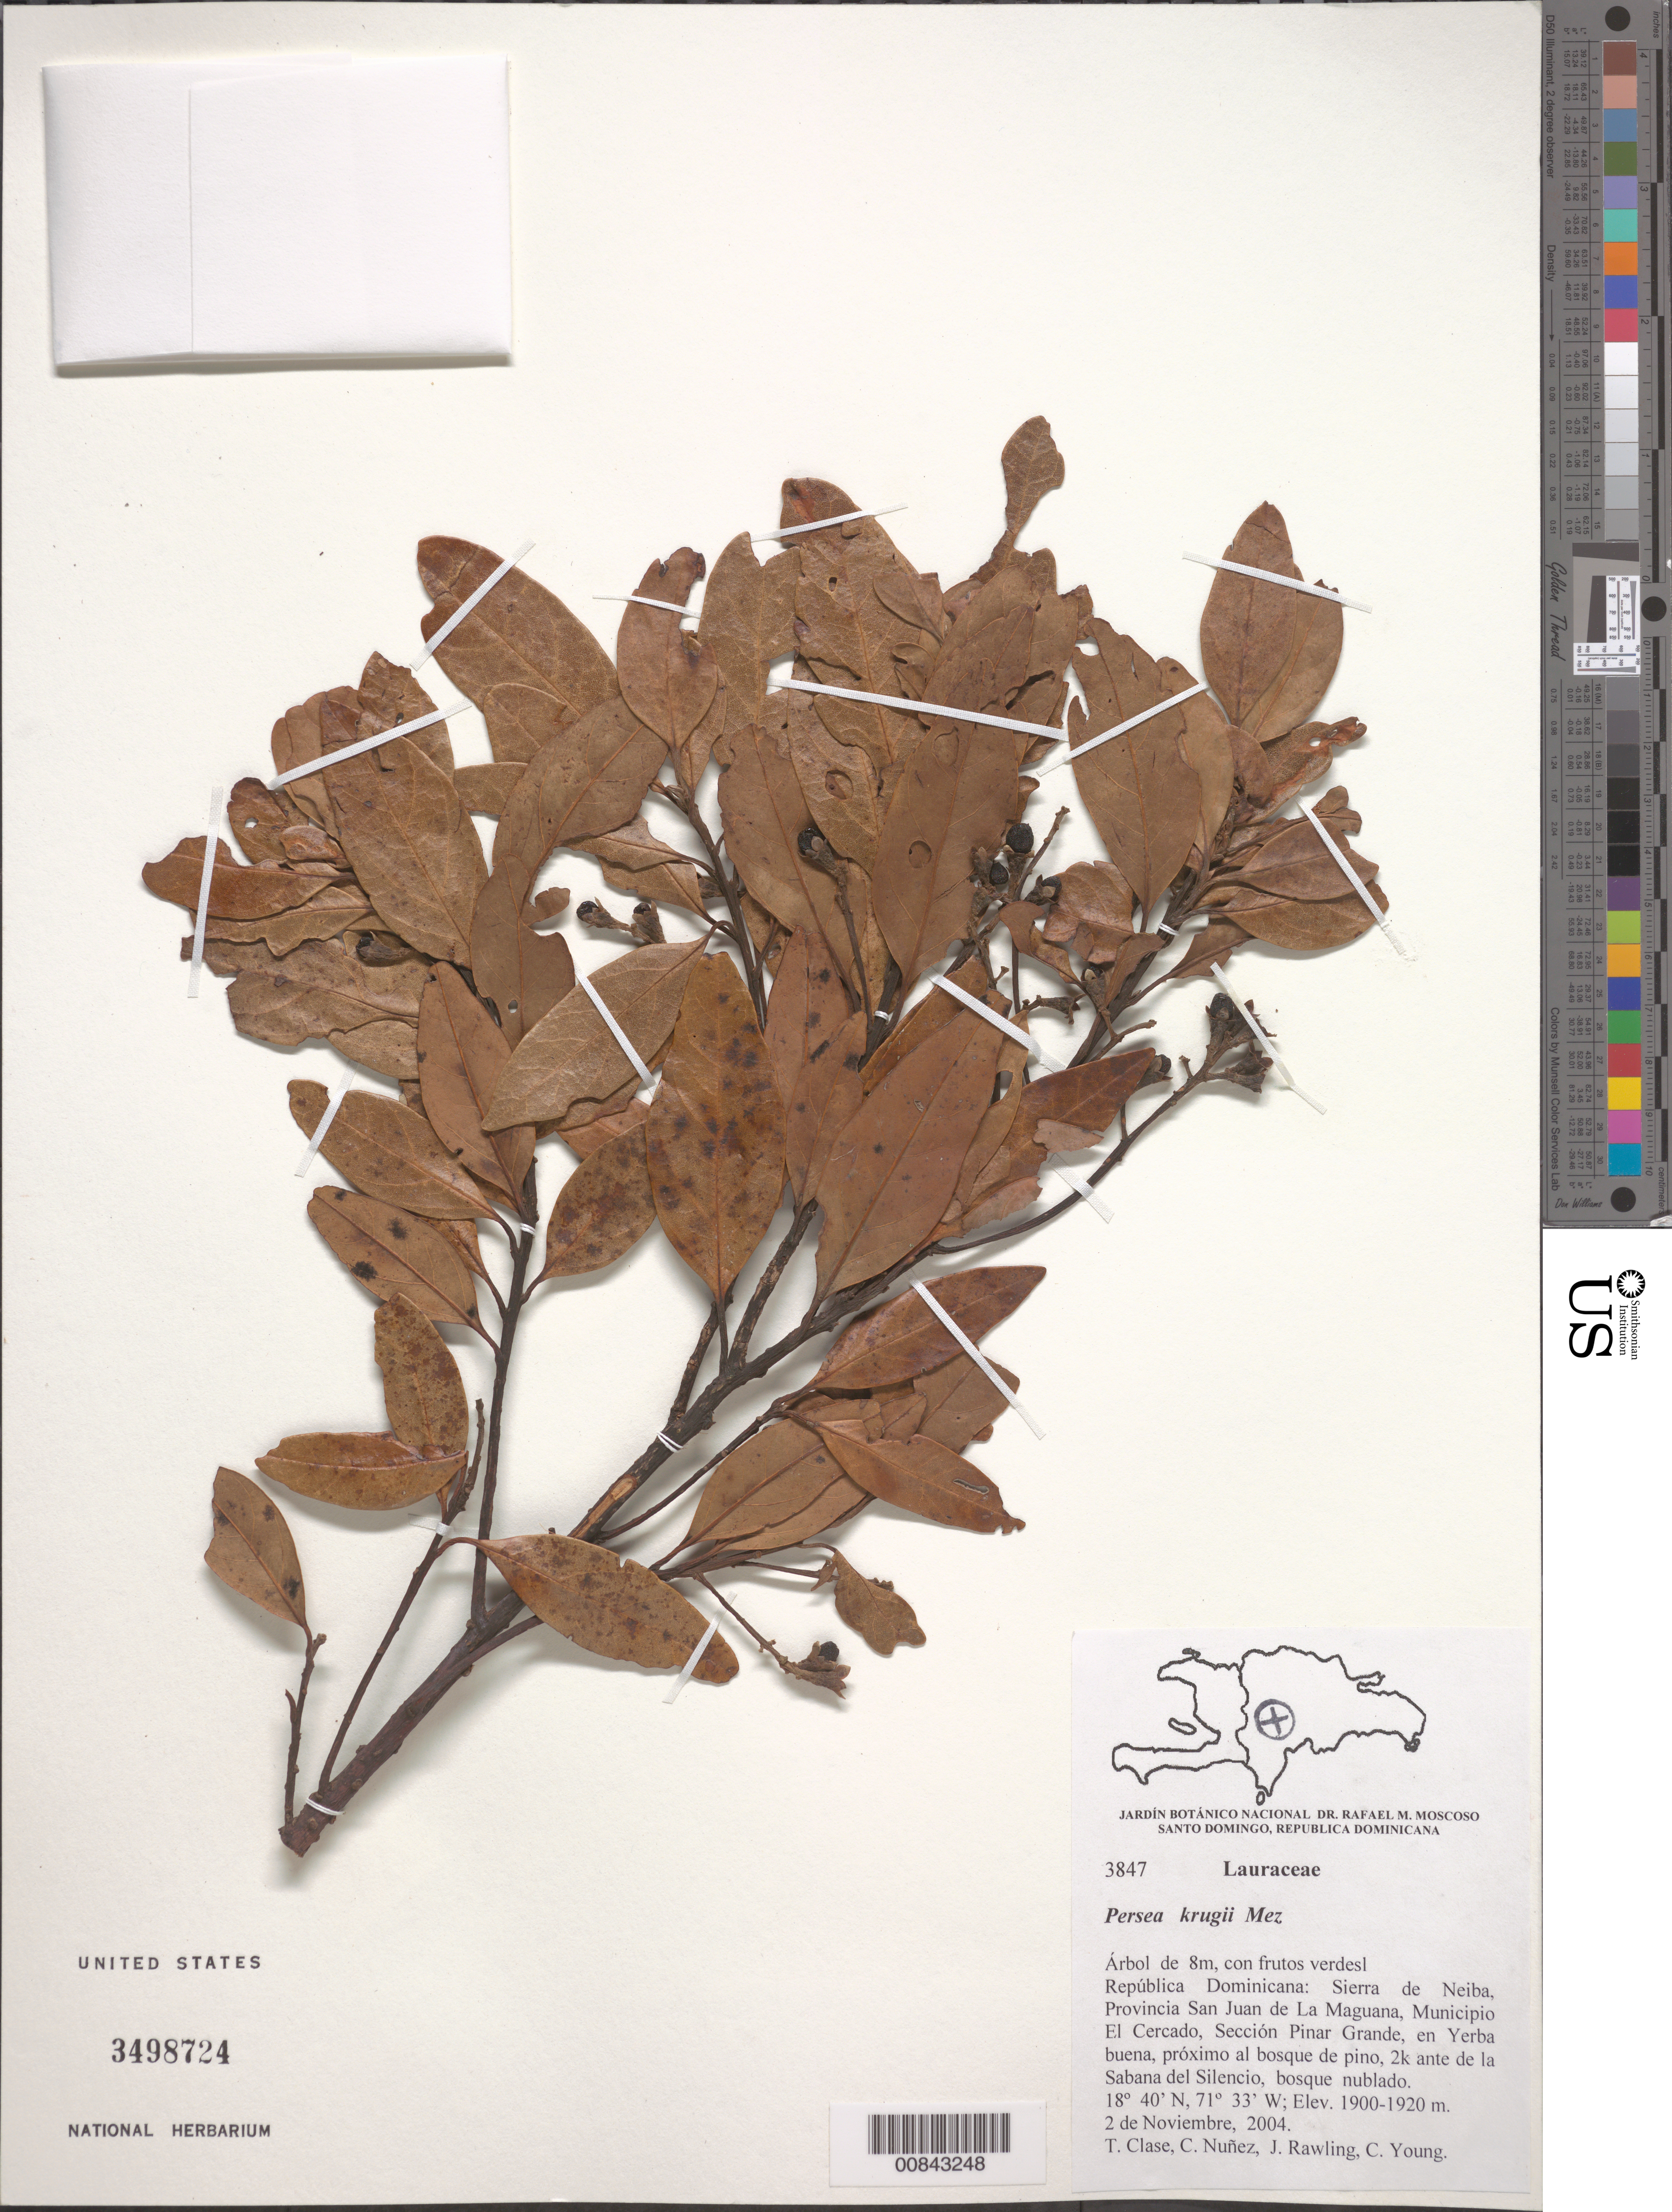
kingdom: Plantae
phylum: Tracheophyta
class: Magnoliopsida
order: Laurales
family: Lauraceae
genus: Persea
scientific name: Persea krugii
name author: Mez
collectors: T. Clase, C. Nunez, J. Rawling & C. Young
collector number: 3847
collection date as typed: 02 Nov 2004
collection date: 2004-11-02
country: Dominican Republic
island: Hispaniola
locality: Sierra de Neiba, Prov. San Juan de La Maguana, Mun. El Cercado, Sección Pinar Grande Paraje La Navaja (Yerba buena), próximo al pinar 2k, ante de la Sabana del Silencio.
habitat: Bosque nublado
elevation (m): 1900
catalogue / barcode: US 3498724